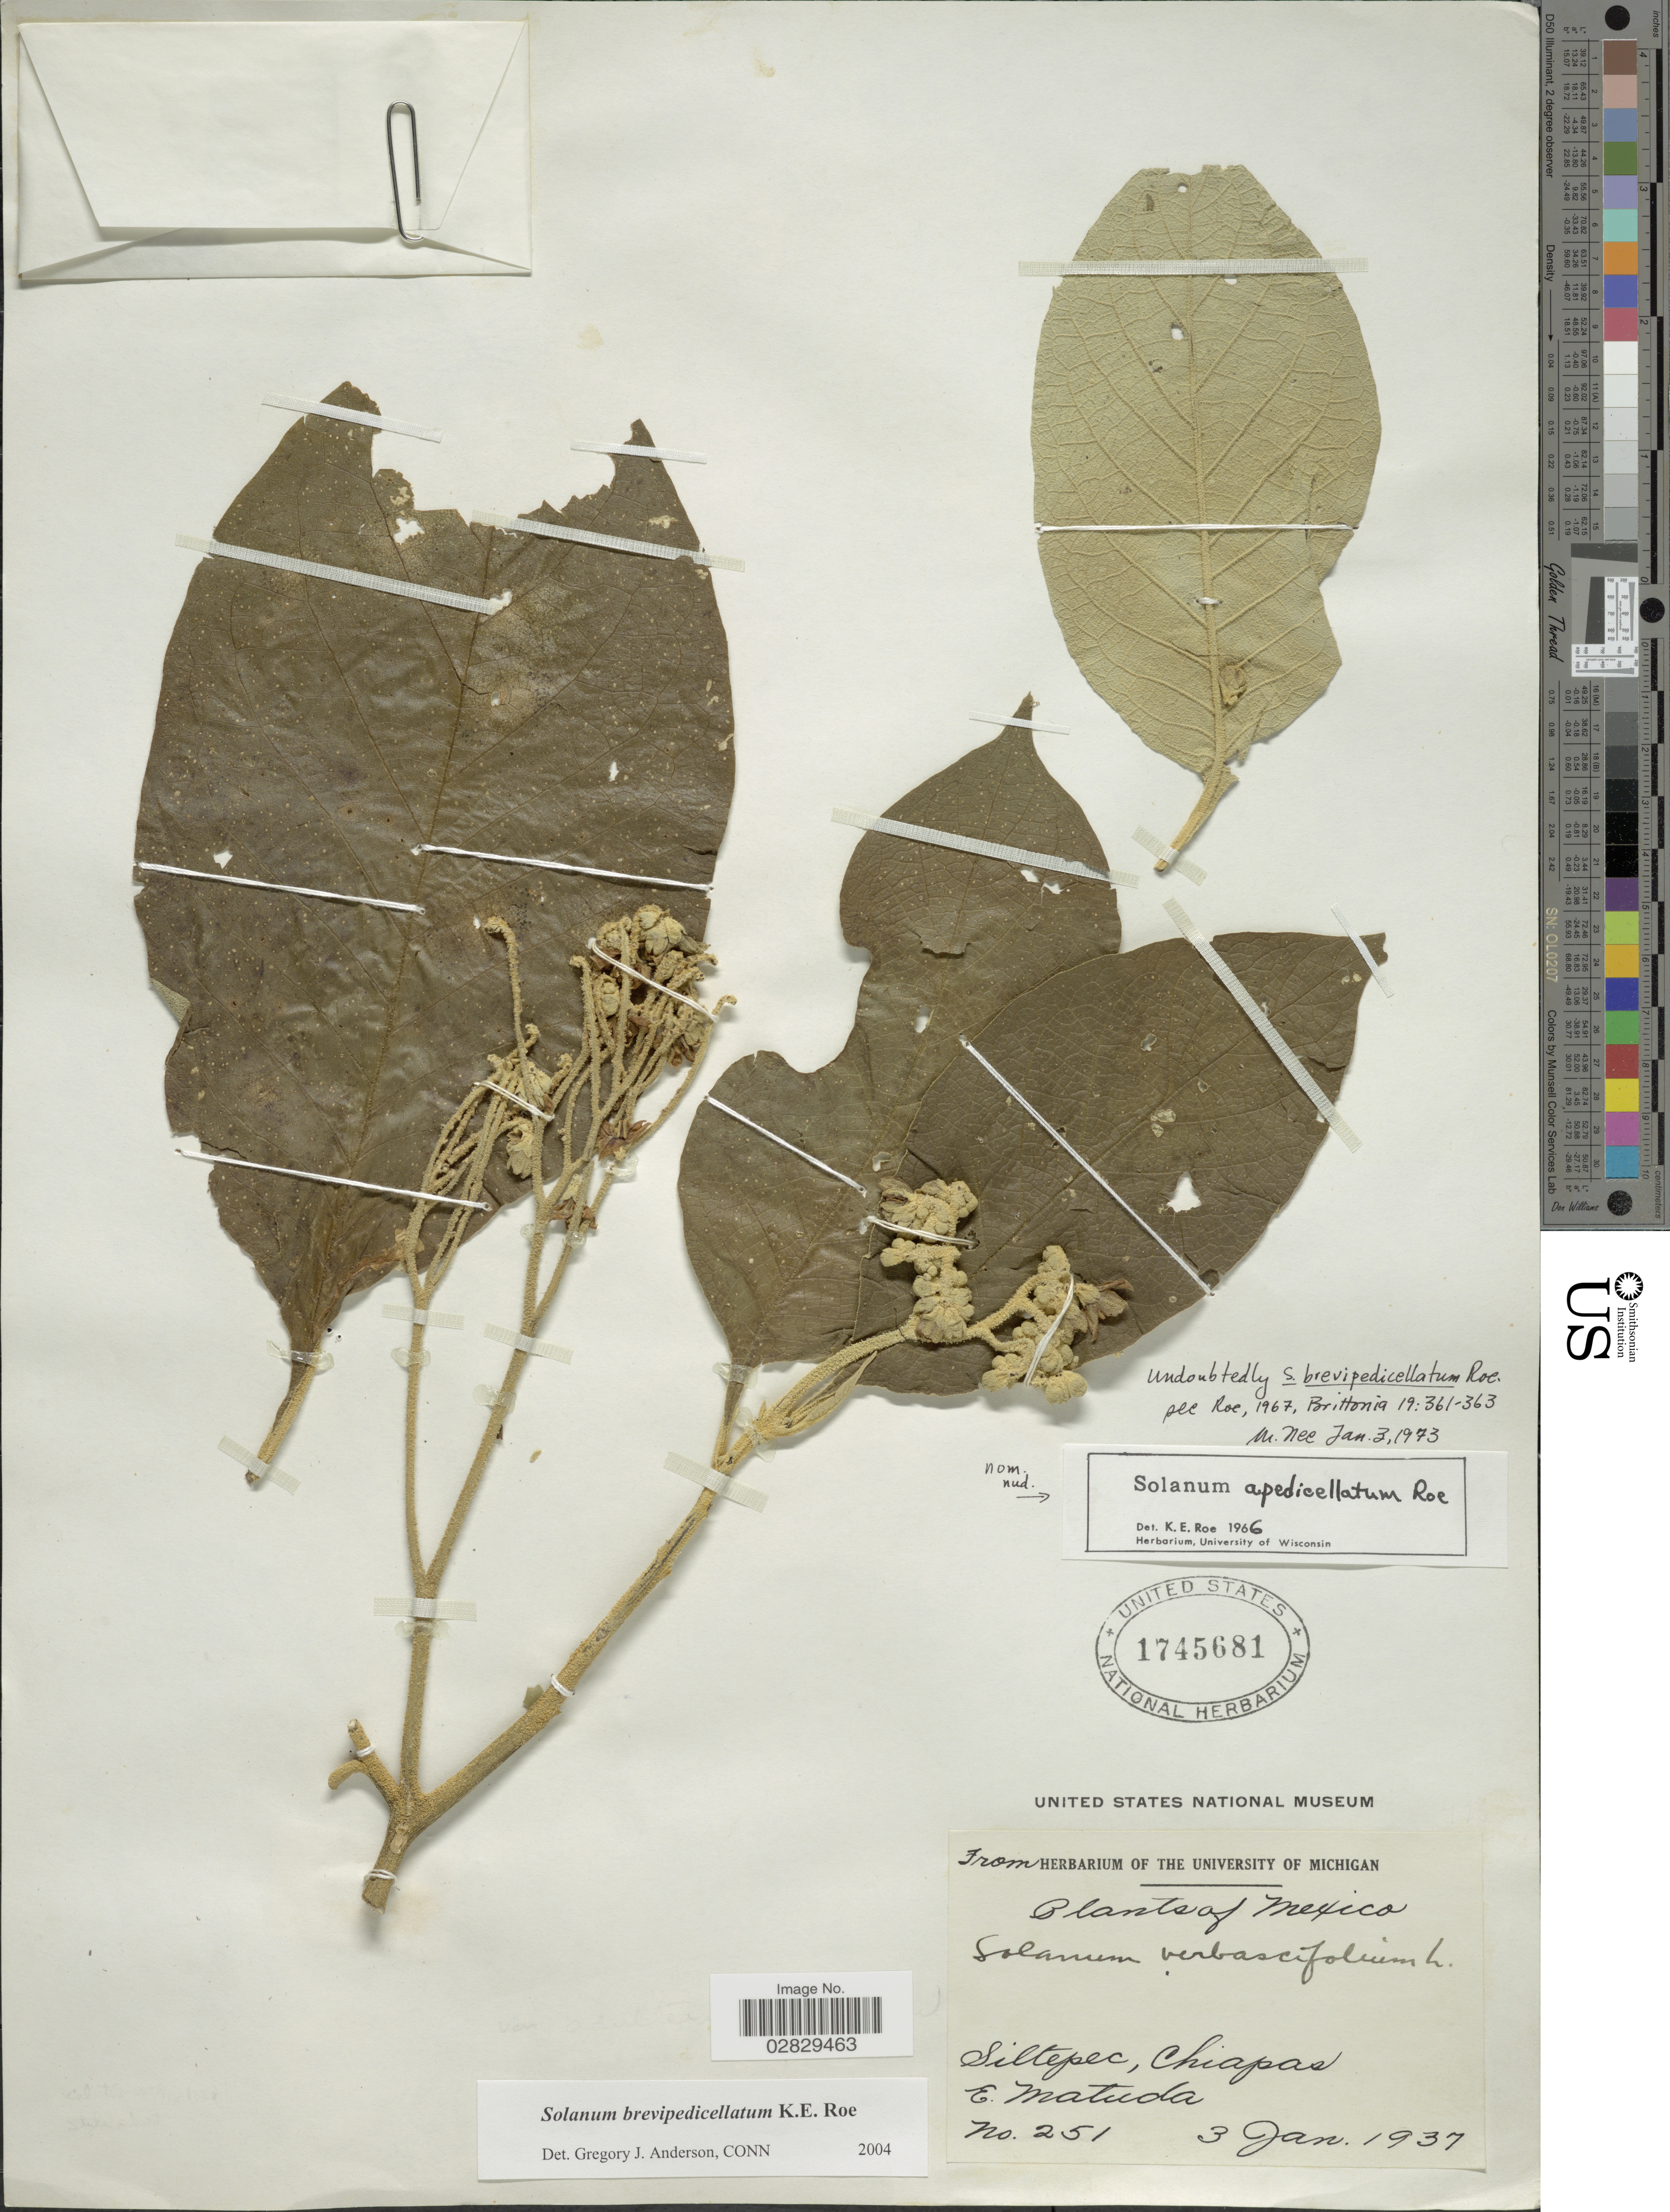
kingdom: Plantae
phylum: Tracheophyta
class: Magnoliopsida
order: Solanales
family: Solanaceae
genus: Solanum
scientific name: Solanum brevipedicellatum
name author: K.E. Roe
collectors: E. Matuda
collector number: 251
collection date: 1937-01-03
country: Mexico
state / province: Chiapas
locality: Siltepec.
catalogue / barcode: US 1745681